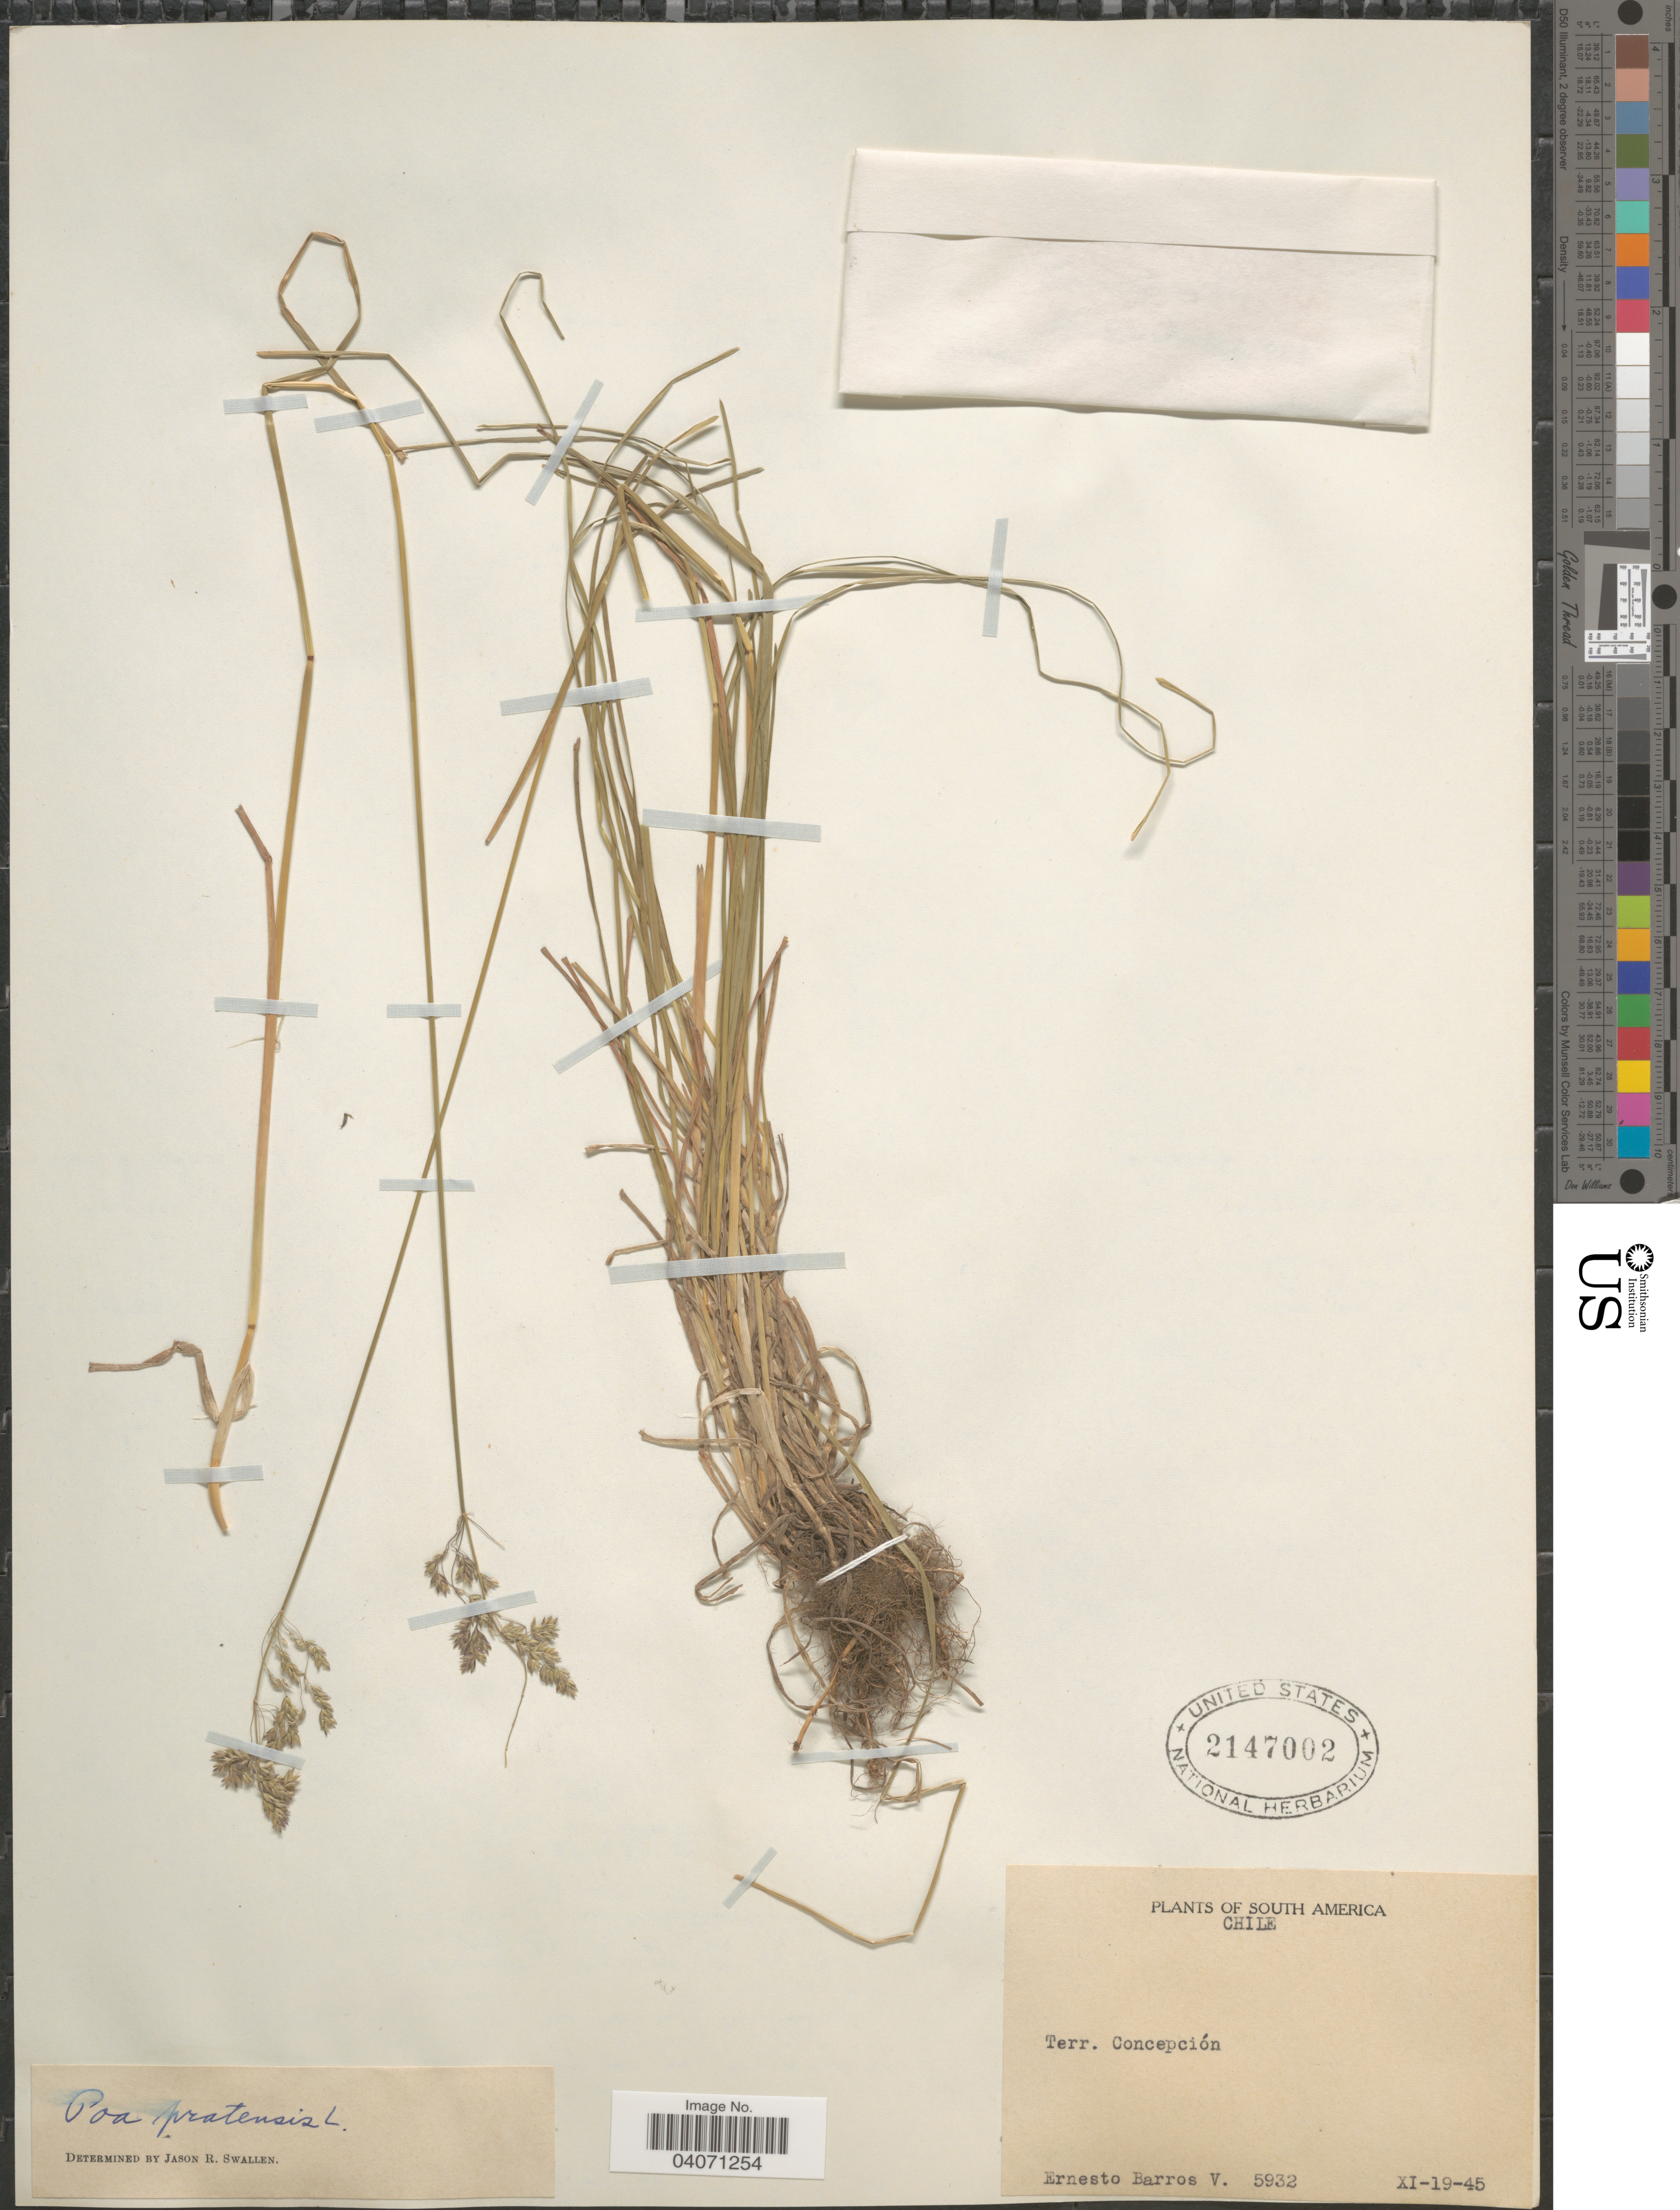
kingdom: Plantae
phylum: Tracheophyta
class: Liliopsida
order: Poales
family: Poaceae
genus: Poa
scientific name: Poa pratensis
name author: L.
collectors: E. Barros V.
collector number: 5932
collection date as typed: Transcribed d/m/y: 19/11/45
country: Chile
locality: Terr. Concepción.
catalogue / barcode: US 2147002